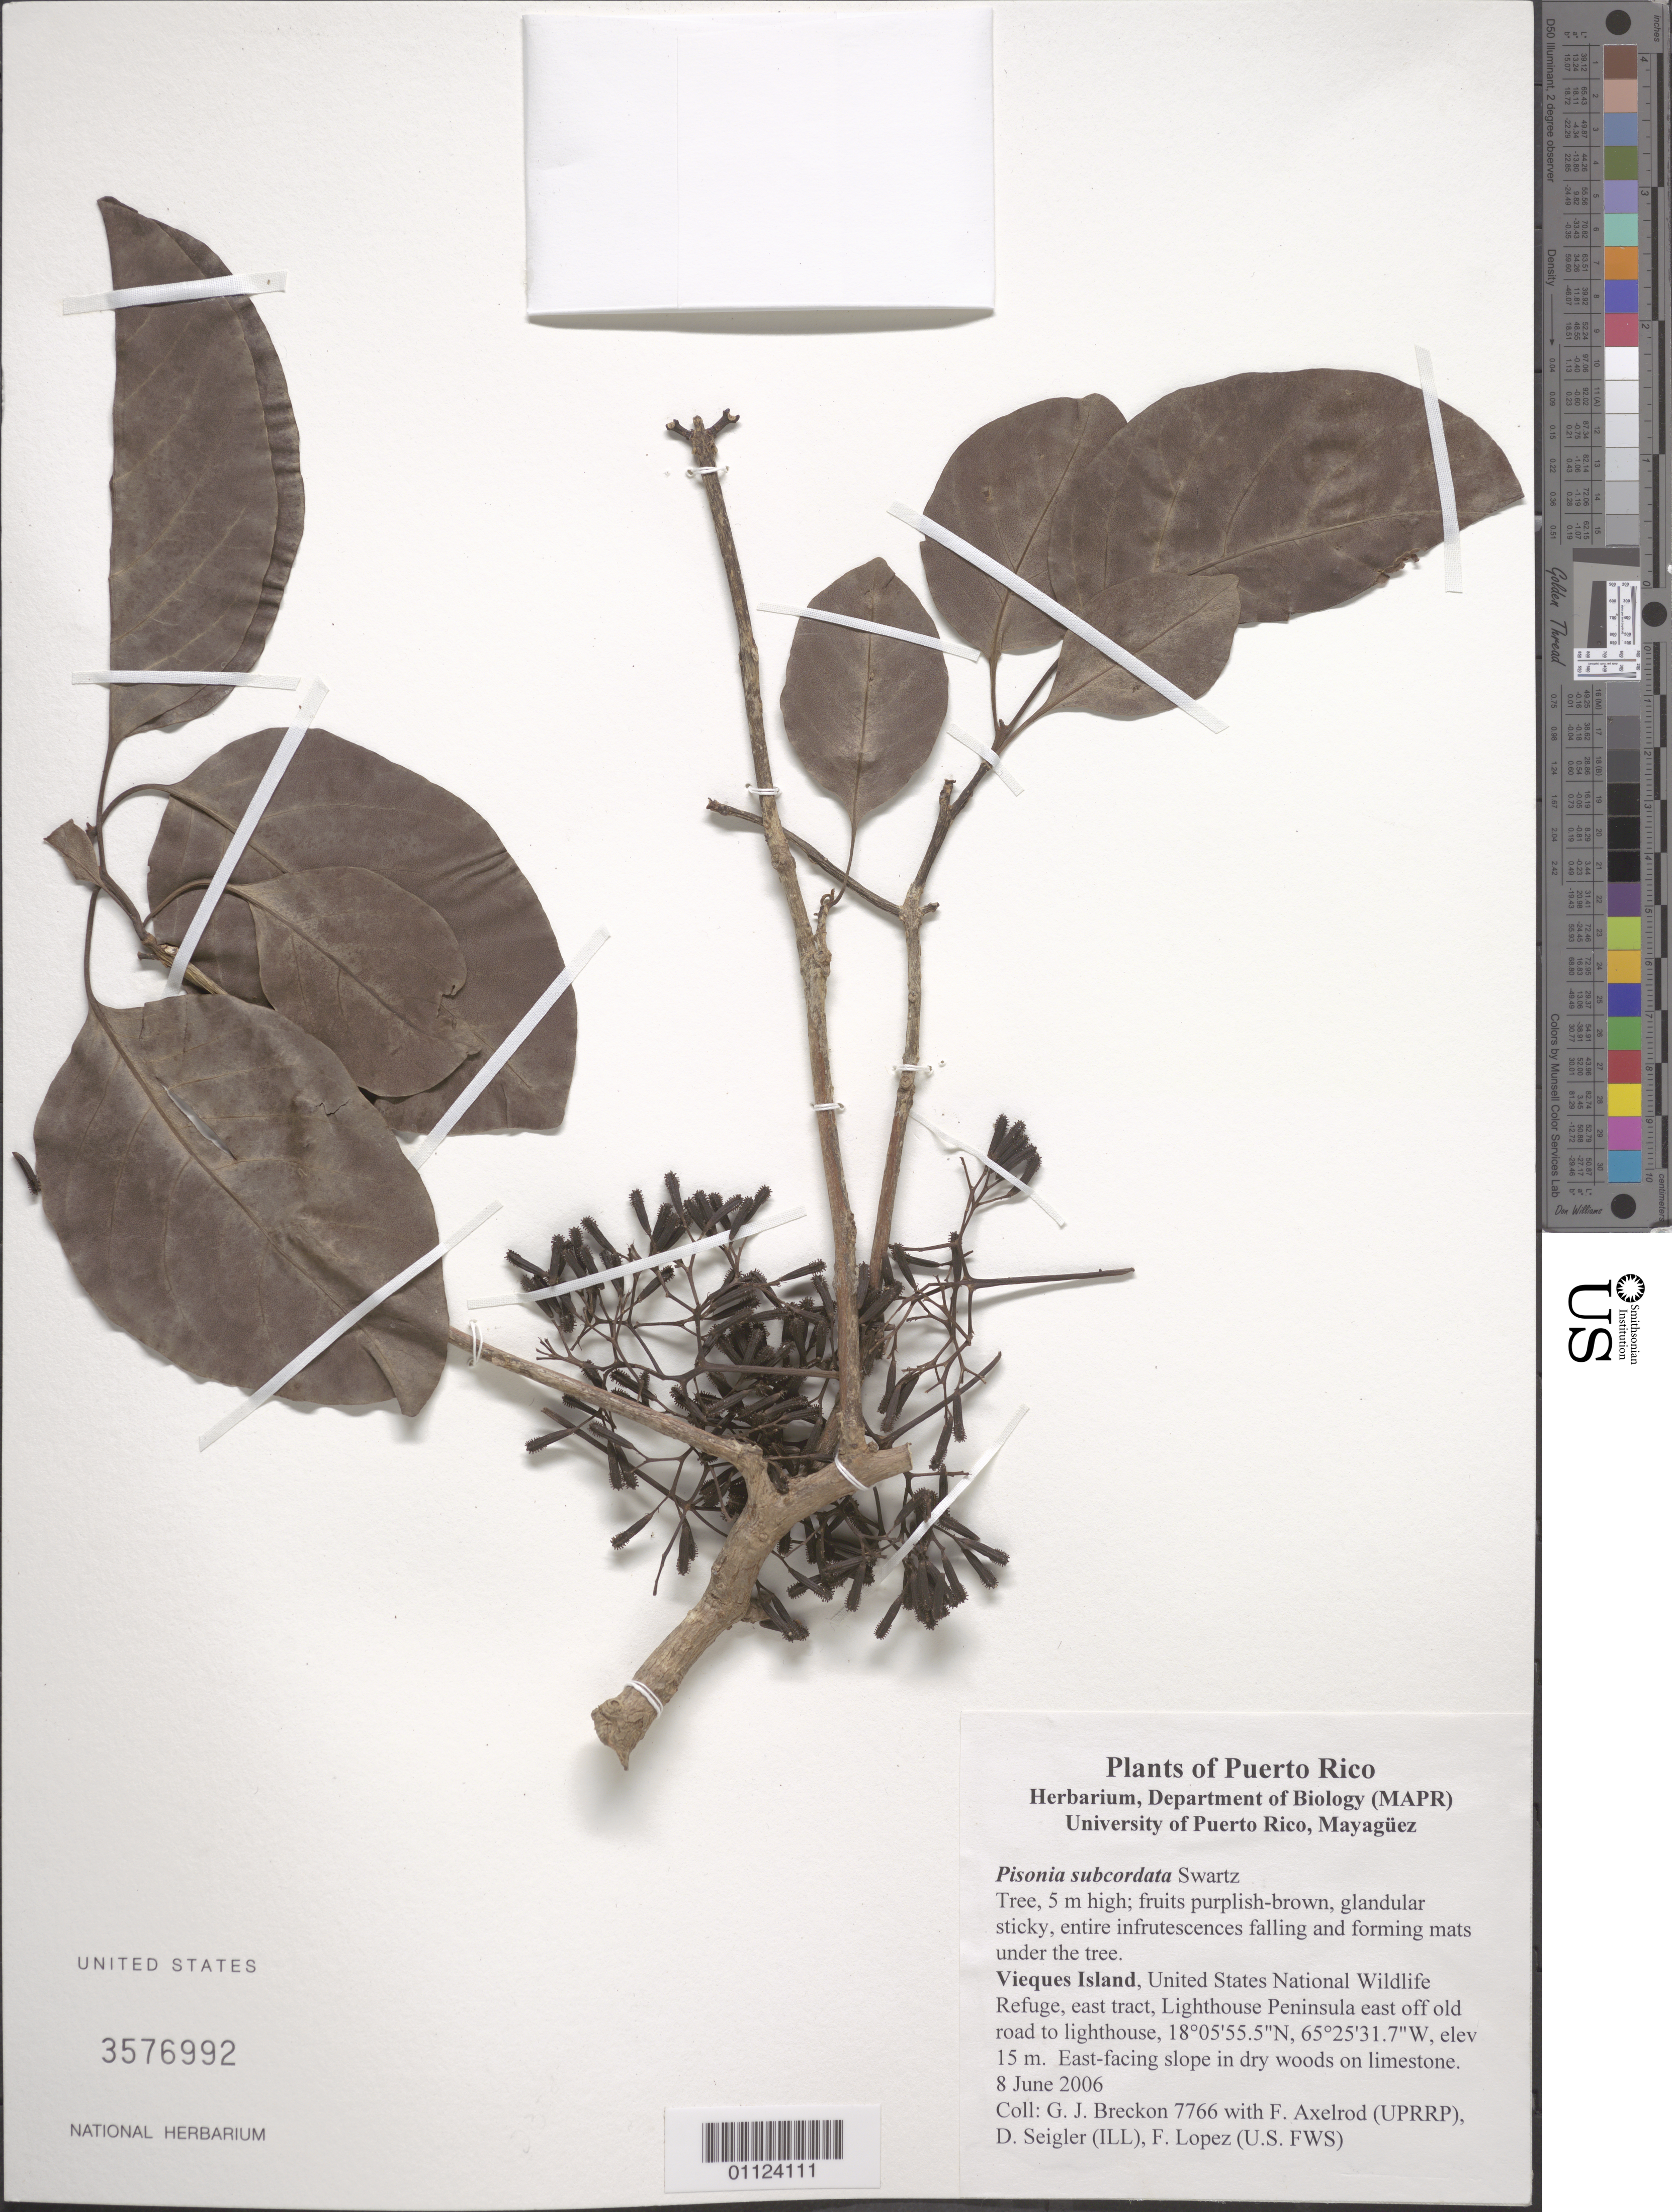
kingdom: Plantae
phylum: Tracheophyta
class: Magnoliopsida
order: Caryophyllales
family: Nyctaginaceae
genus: Pisonia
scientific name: Pisonia subcordata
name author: Sw.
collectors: G. Breckon, F. S. Axelrod, D. S. Seigler & F. López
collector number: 7766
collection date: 2006-06-08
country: Puerto Rico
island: Vieques I.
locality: Vieques Island. US National Wildlife Refuge, east tract, lighthouse Peninsula E off old road to lighthouse.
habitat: East-facing slope in dry woods on limestone.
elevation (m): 15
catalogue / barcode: US 3576992